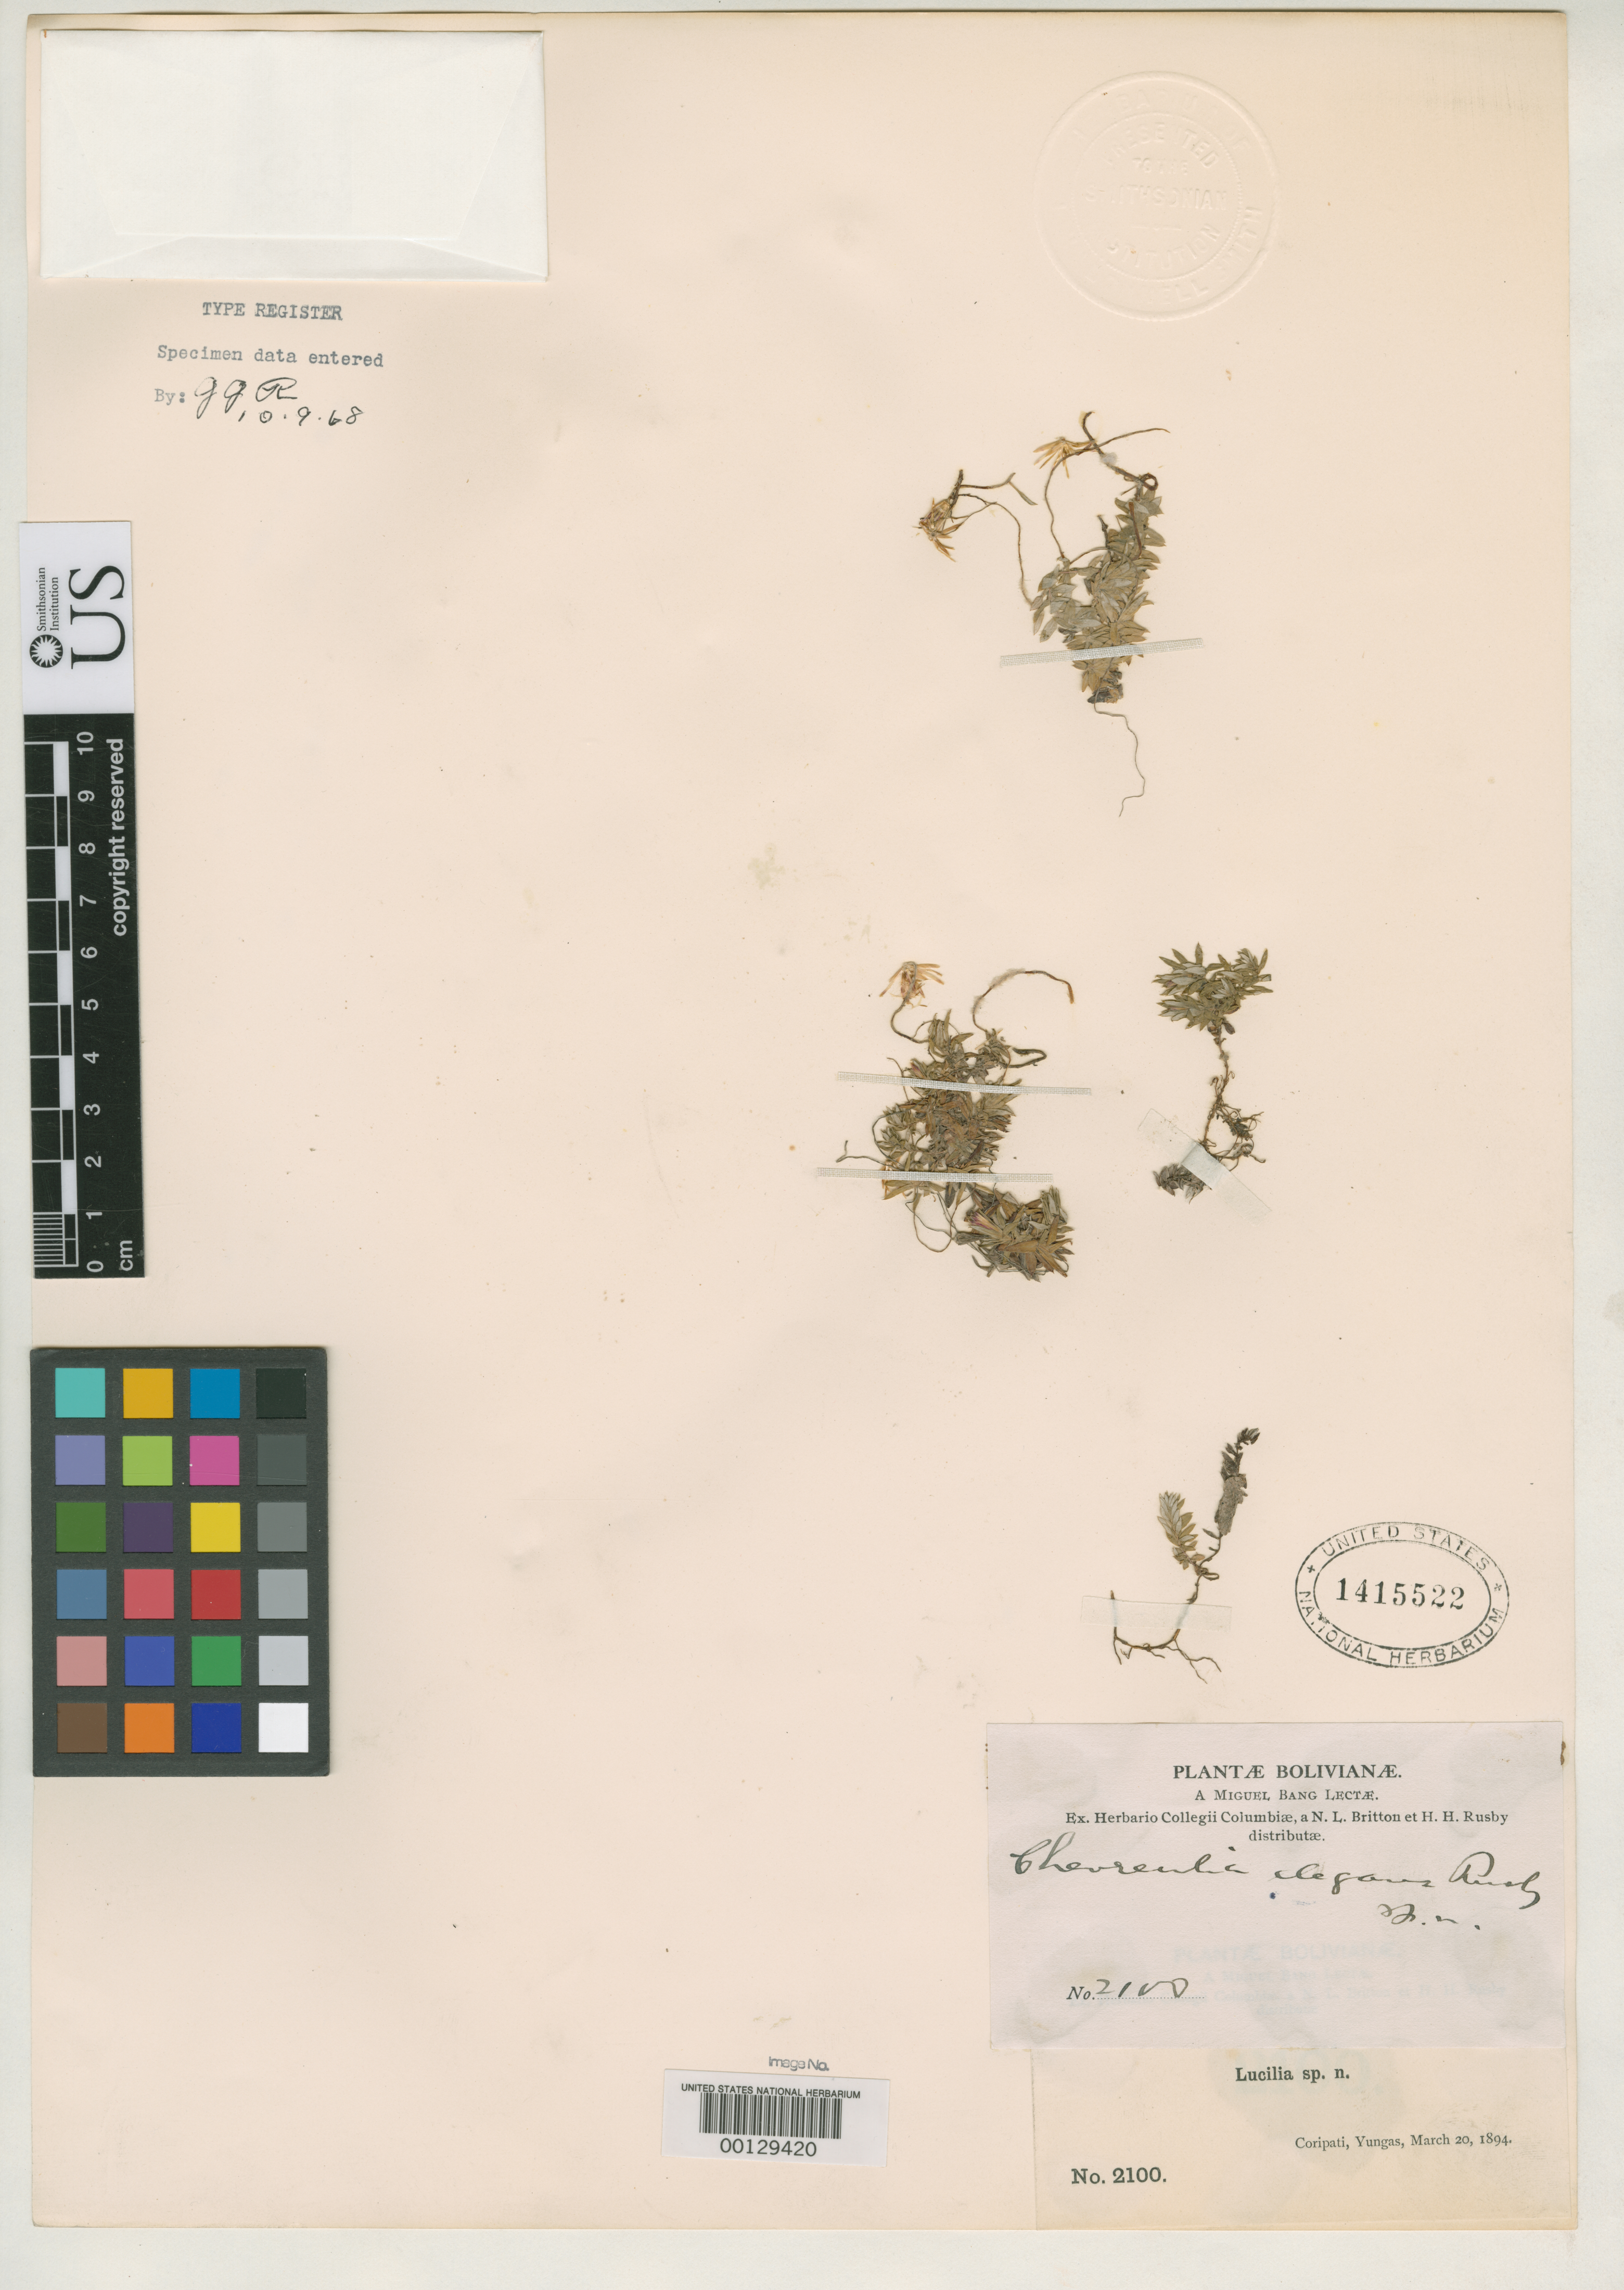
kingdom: Plantae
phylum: Tracheophyta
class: Magnoliopsida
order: Asterales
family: Asteraceae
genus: Chevreulia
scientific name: Chevreulia elegans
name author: Rusby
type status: Isotype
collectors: M. Bang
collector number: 2100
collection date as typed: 20 Mar 1894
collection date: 1894-03-20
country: Bolivia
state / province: La Paz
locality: Coripati, Yungas.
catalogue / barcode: US 1415522